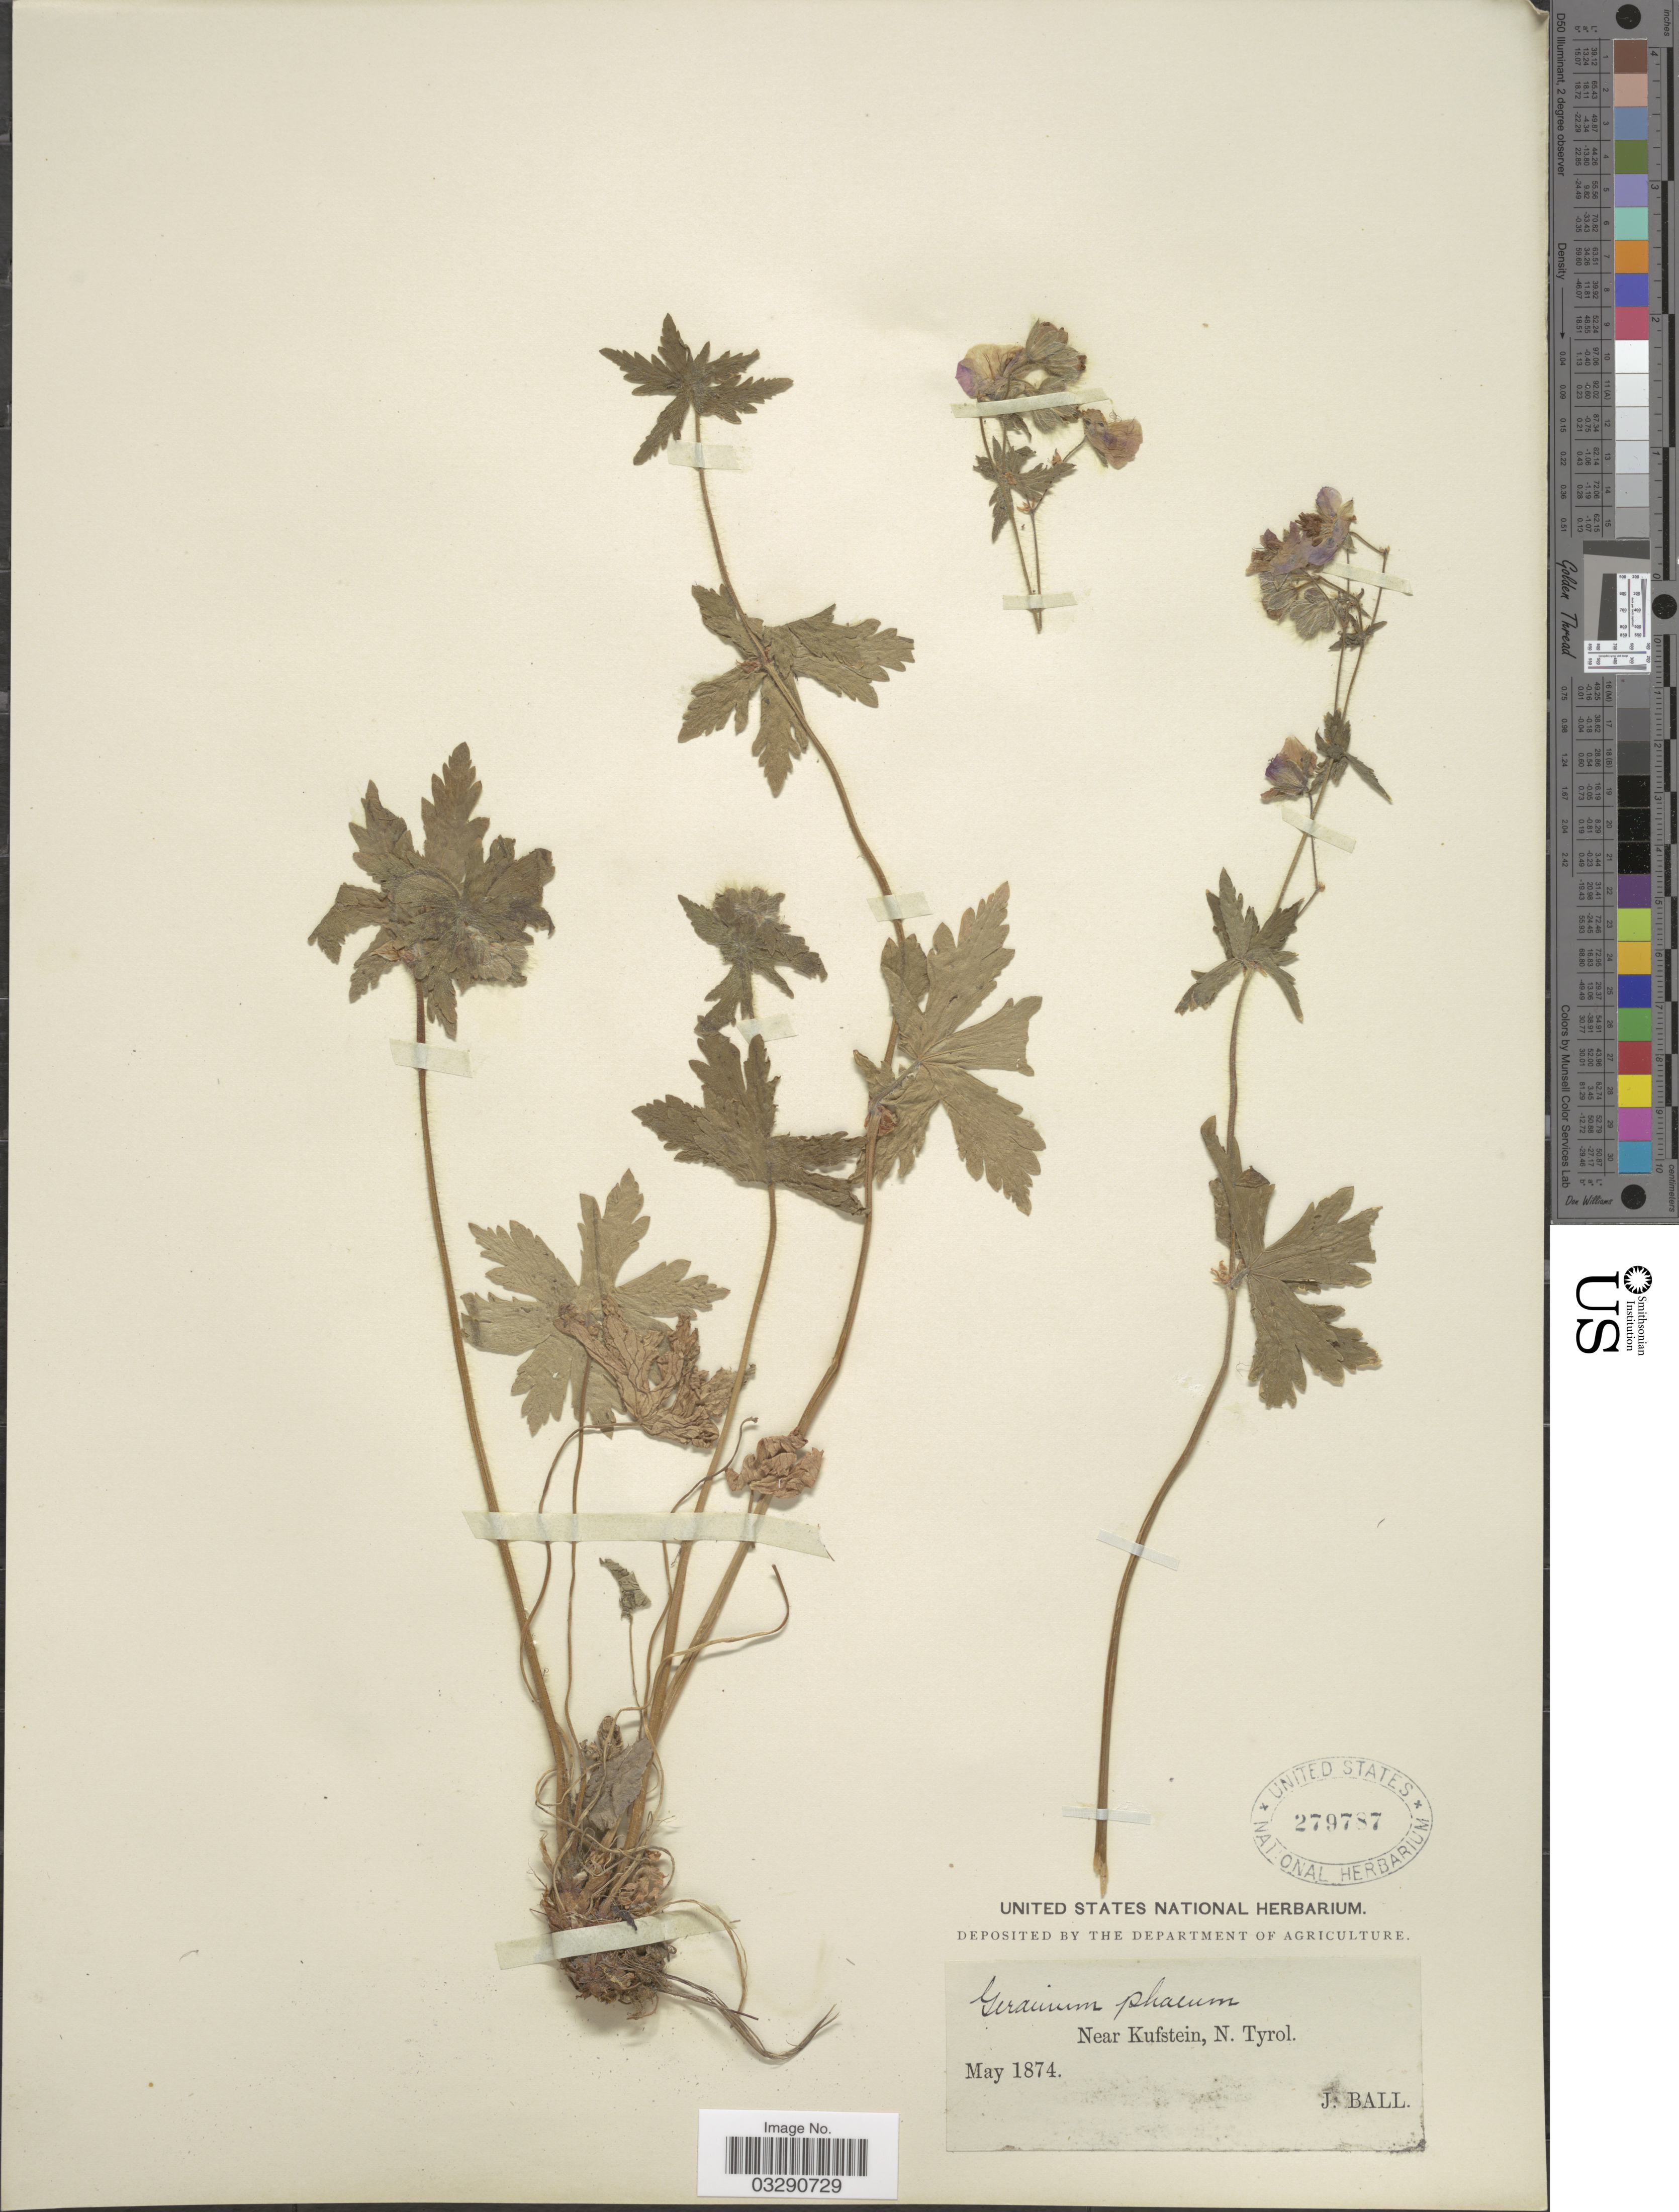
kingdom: Plantae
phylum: Tracheophyta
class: Magnoliopsida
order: Geraniales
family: Geraniaceae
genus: Geranium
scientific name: Geranium phaeum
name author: L.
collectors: J. Ball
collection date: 1874-05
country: Austria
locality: Near Kufstein, N. Tyrol.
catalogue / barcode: US 279787